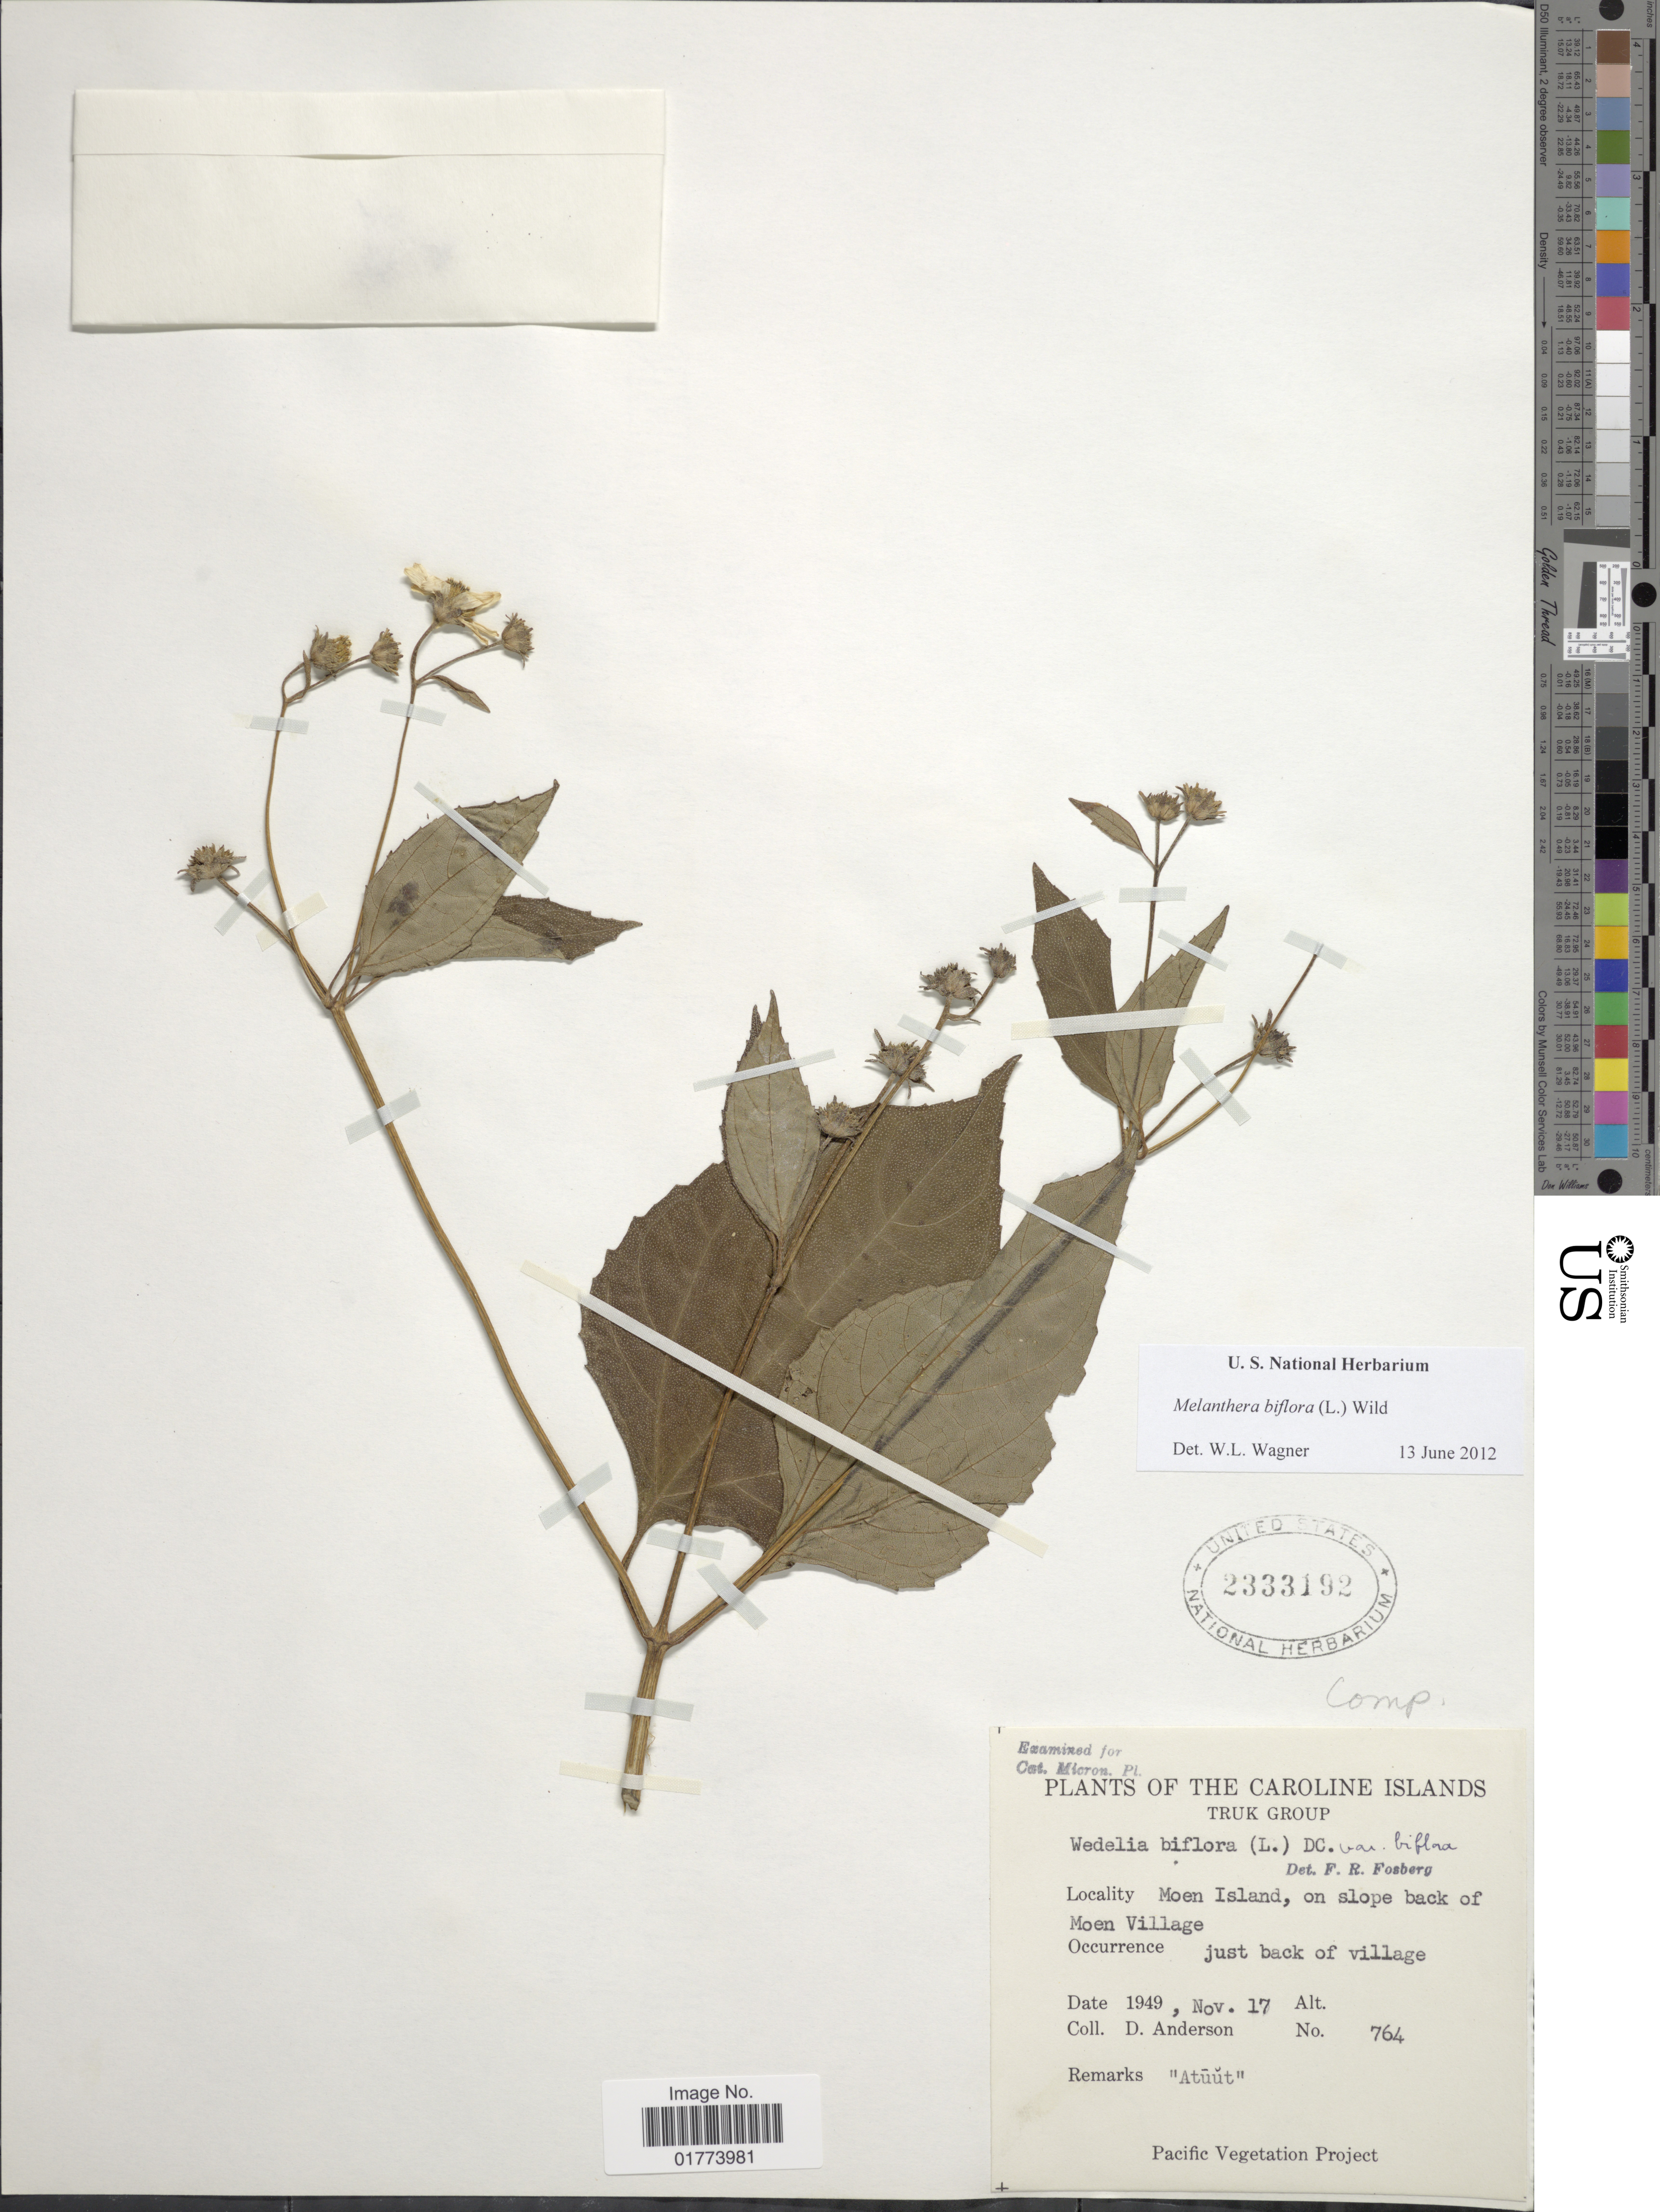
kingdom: Plantae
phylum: Tracheophyta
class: Magnoliopsida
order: Asterales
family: Asteraceae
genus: Wollastonia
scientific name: Wollastonia biflora var. biflora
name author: (L.) DC.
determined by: Wagner, W. L., (BOT), Smithsonian Institution - National Museum of Natural History (UNITED STATES)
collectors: D. Anderson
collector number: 764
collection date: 1949-11-17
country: Micronesia, Federated States of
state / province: Truk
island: Moen [Wono]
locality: Caroline Islands, Moen Island, on slope back of Moen Village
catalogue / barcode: US 2333192